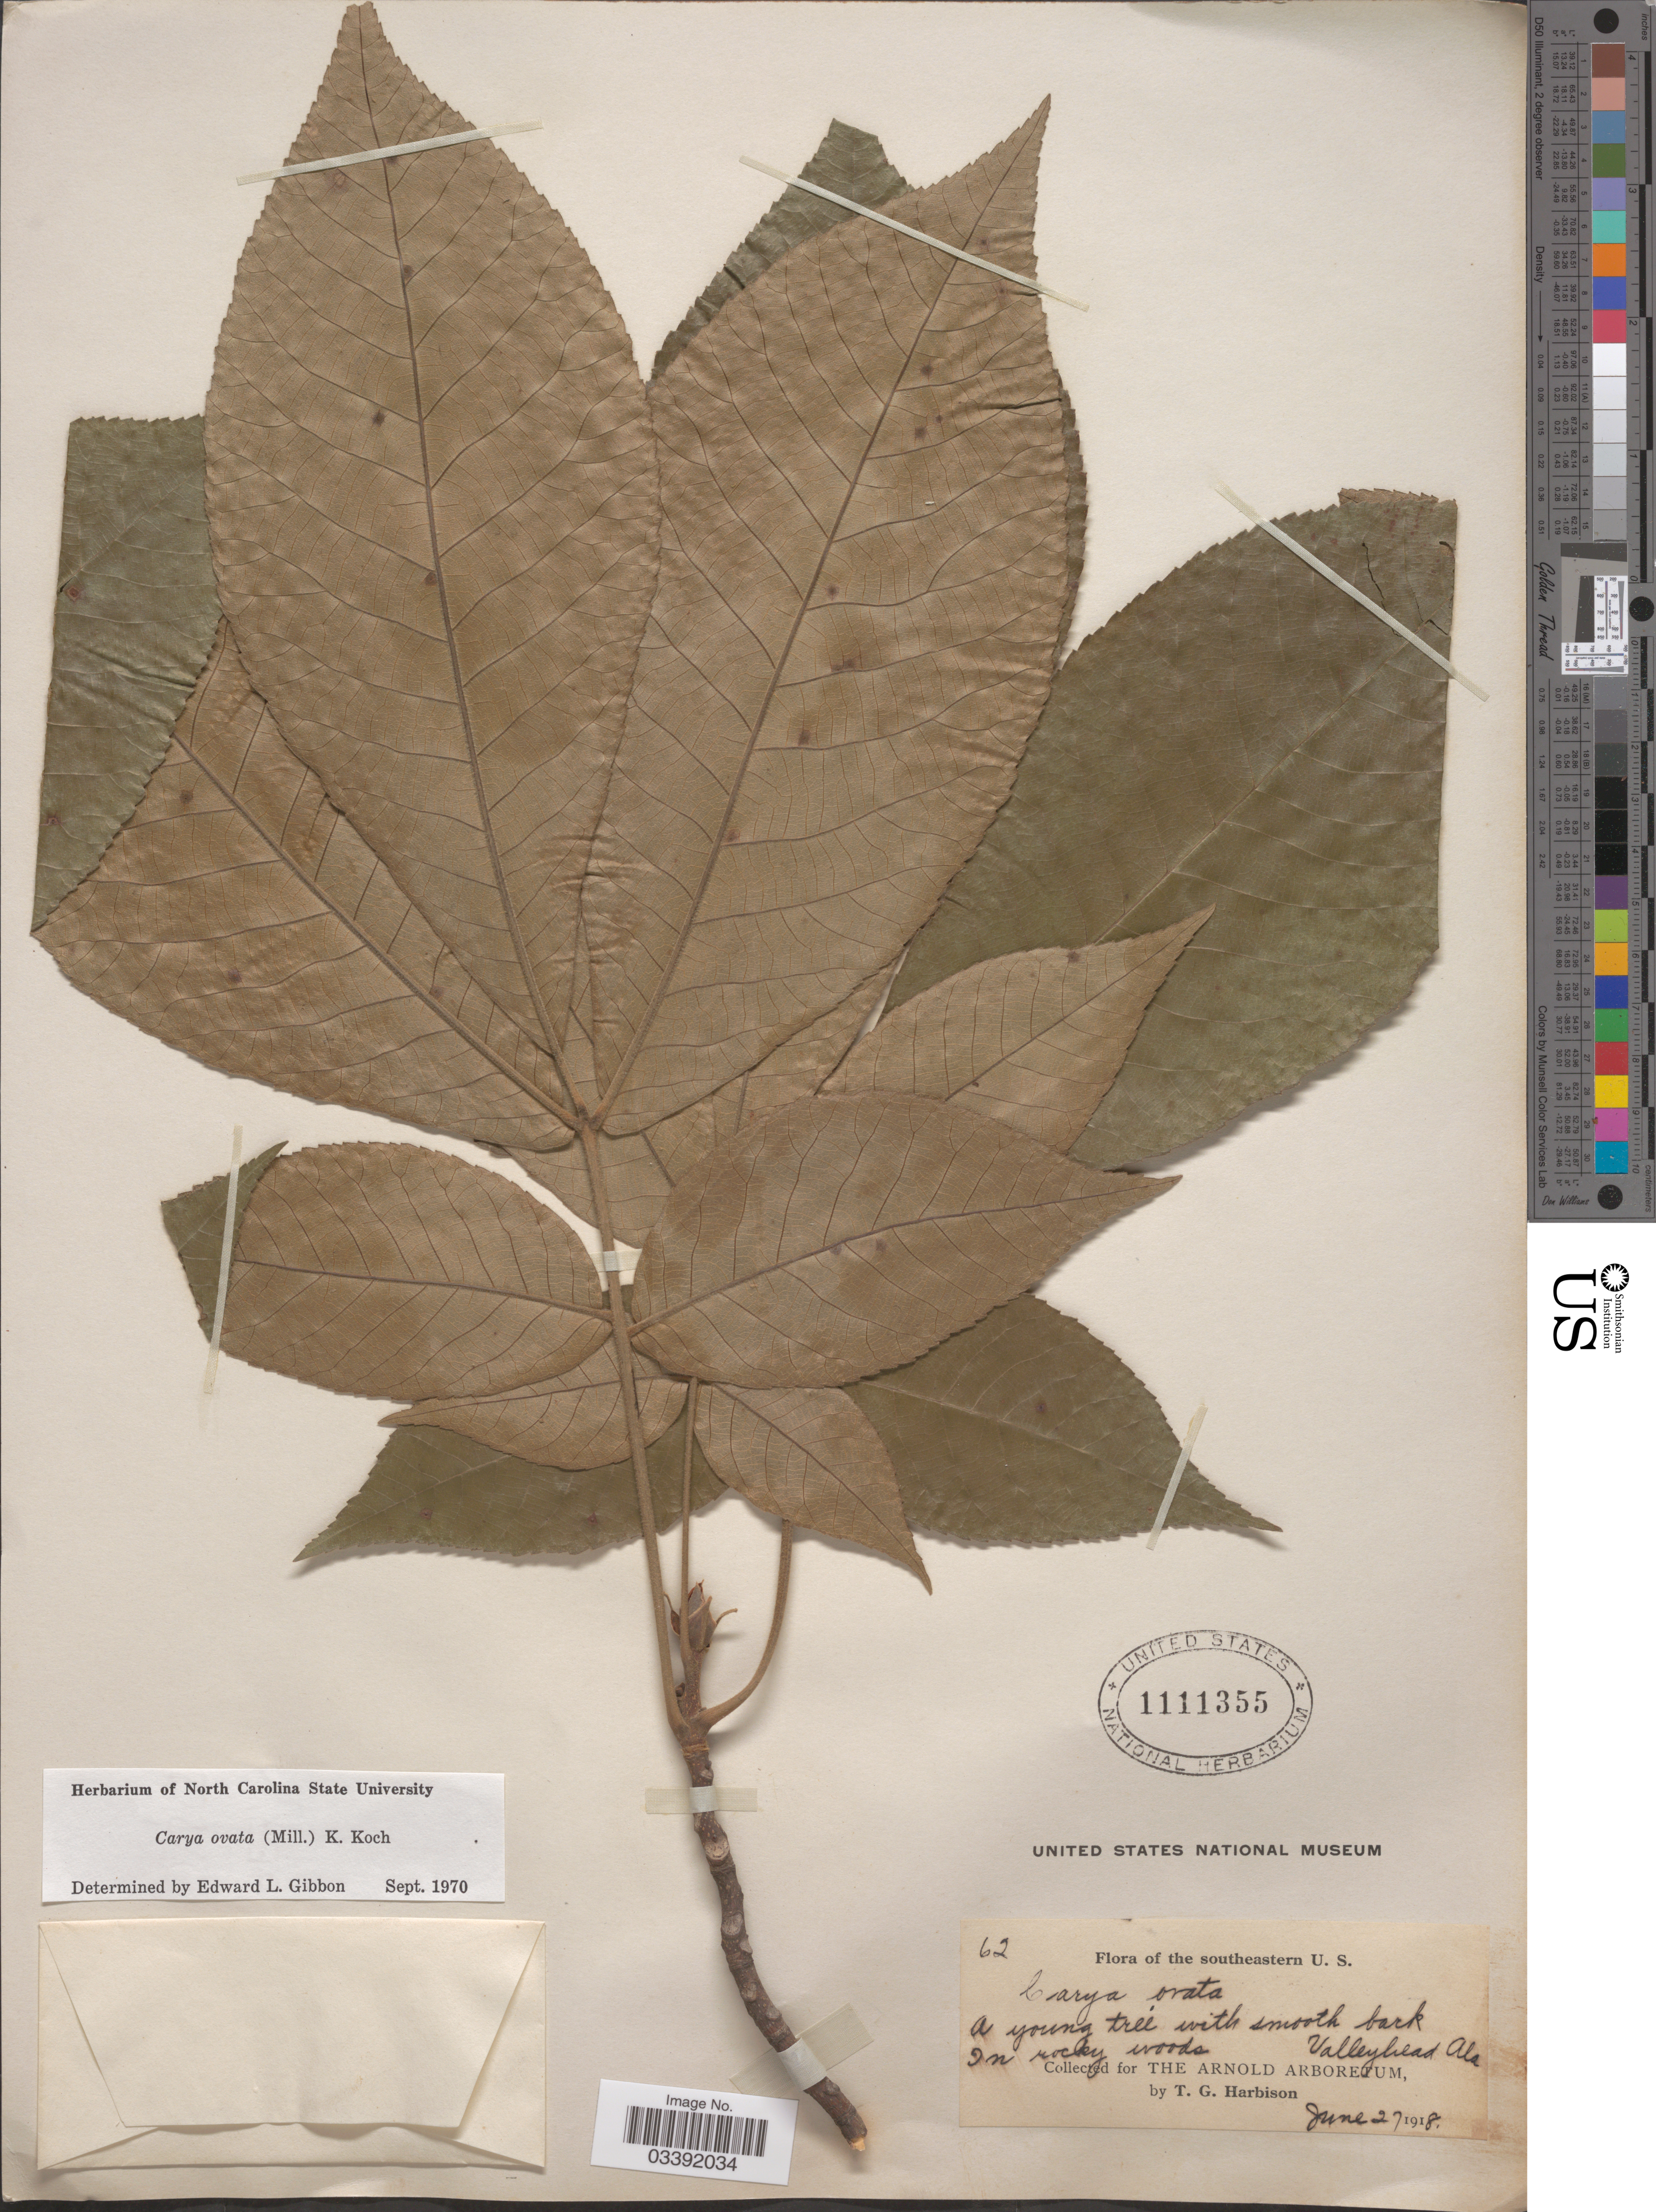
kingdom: Plantae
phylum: Tracheophyta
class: Magnoliopsida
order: Fagales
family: Juglandaceae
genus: Carya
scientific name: Carya ovata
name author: (Mill.) K. Koch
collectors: T. Harbison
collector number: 62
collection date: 1918-06-27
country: United States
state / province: Alabama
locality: Southeastern U.S. Valleyhead.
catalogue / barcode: US 1111355